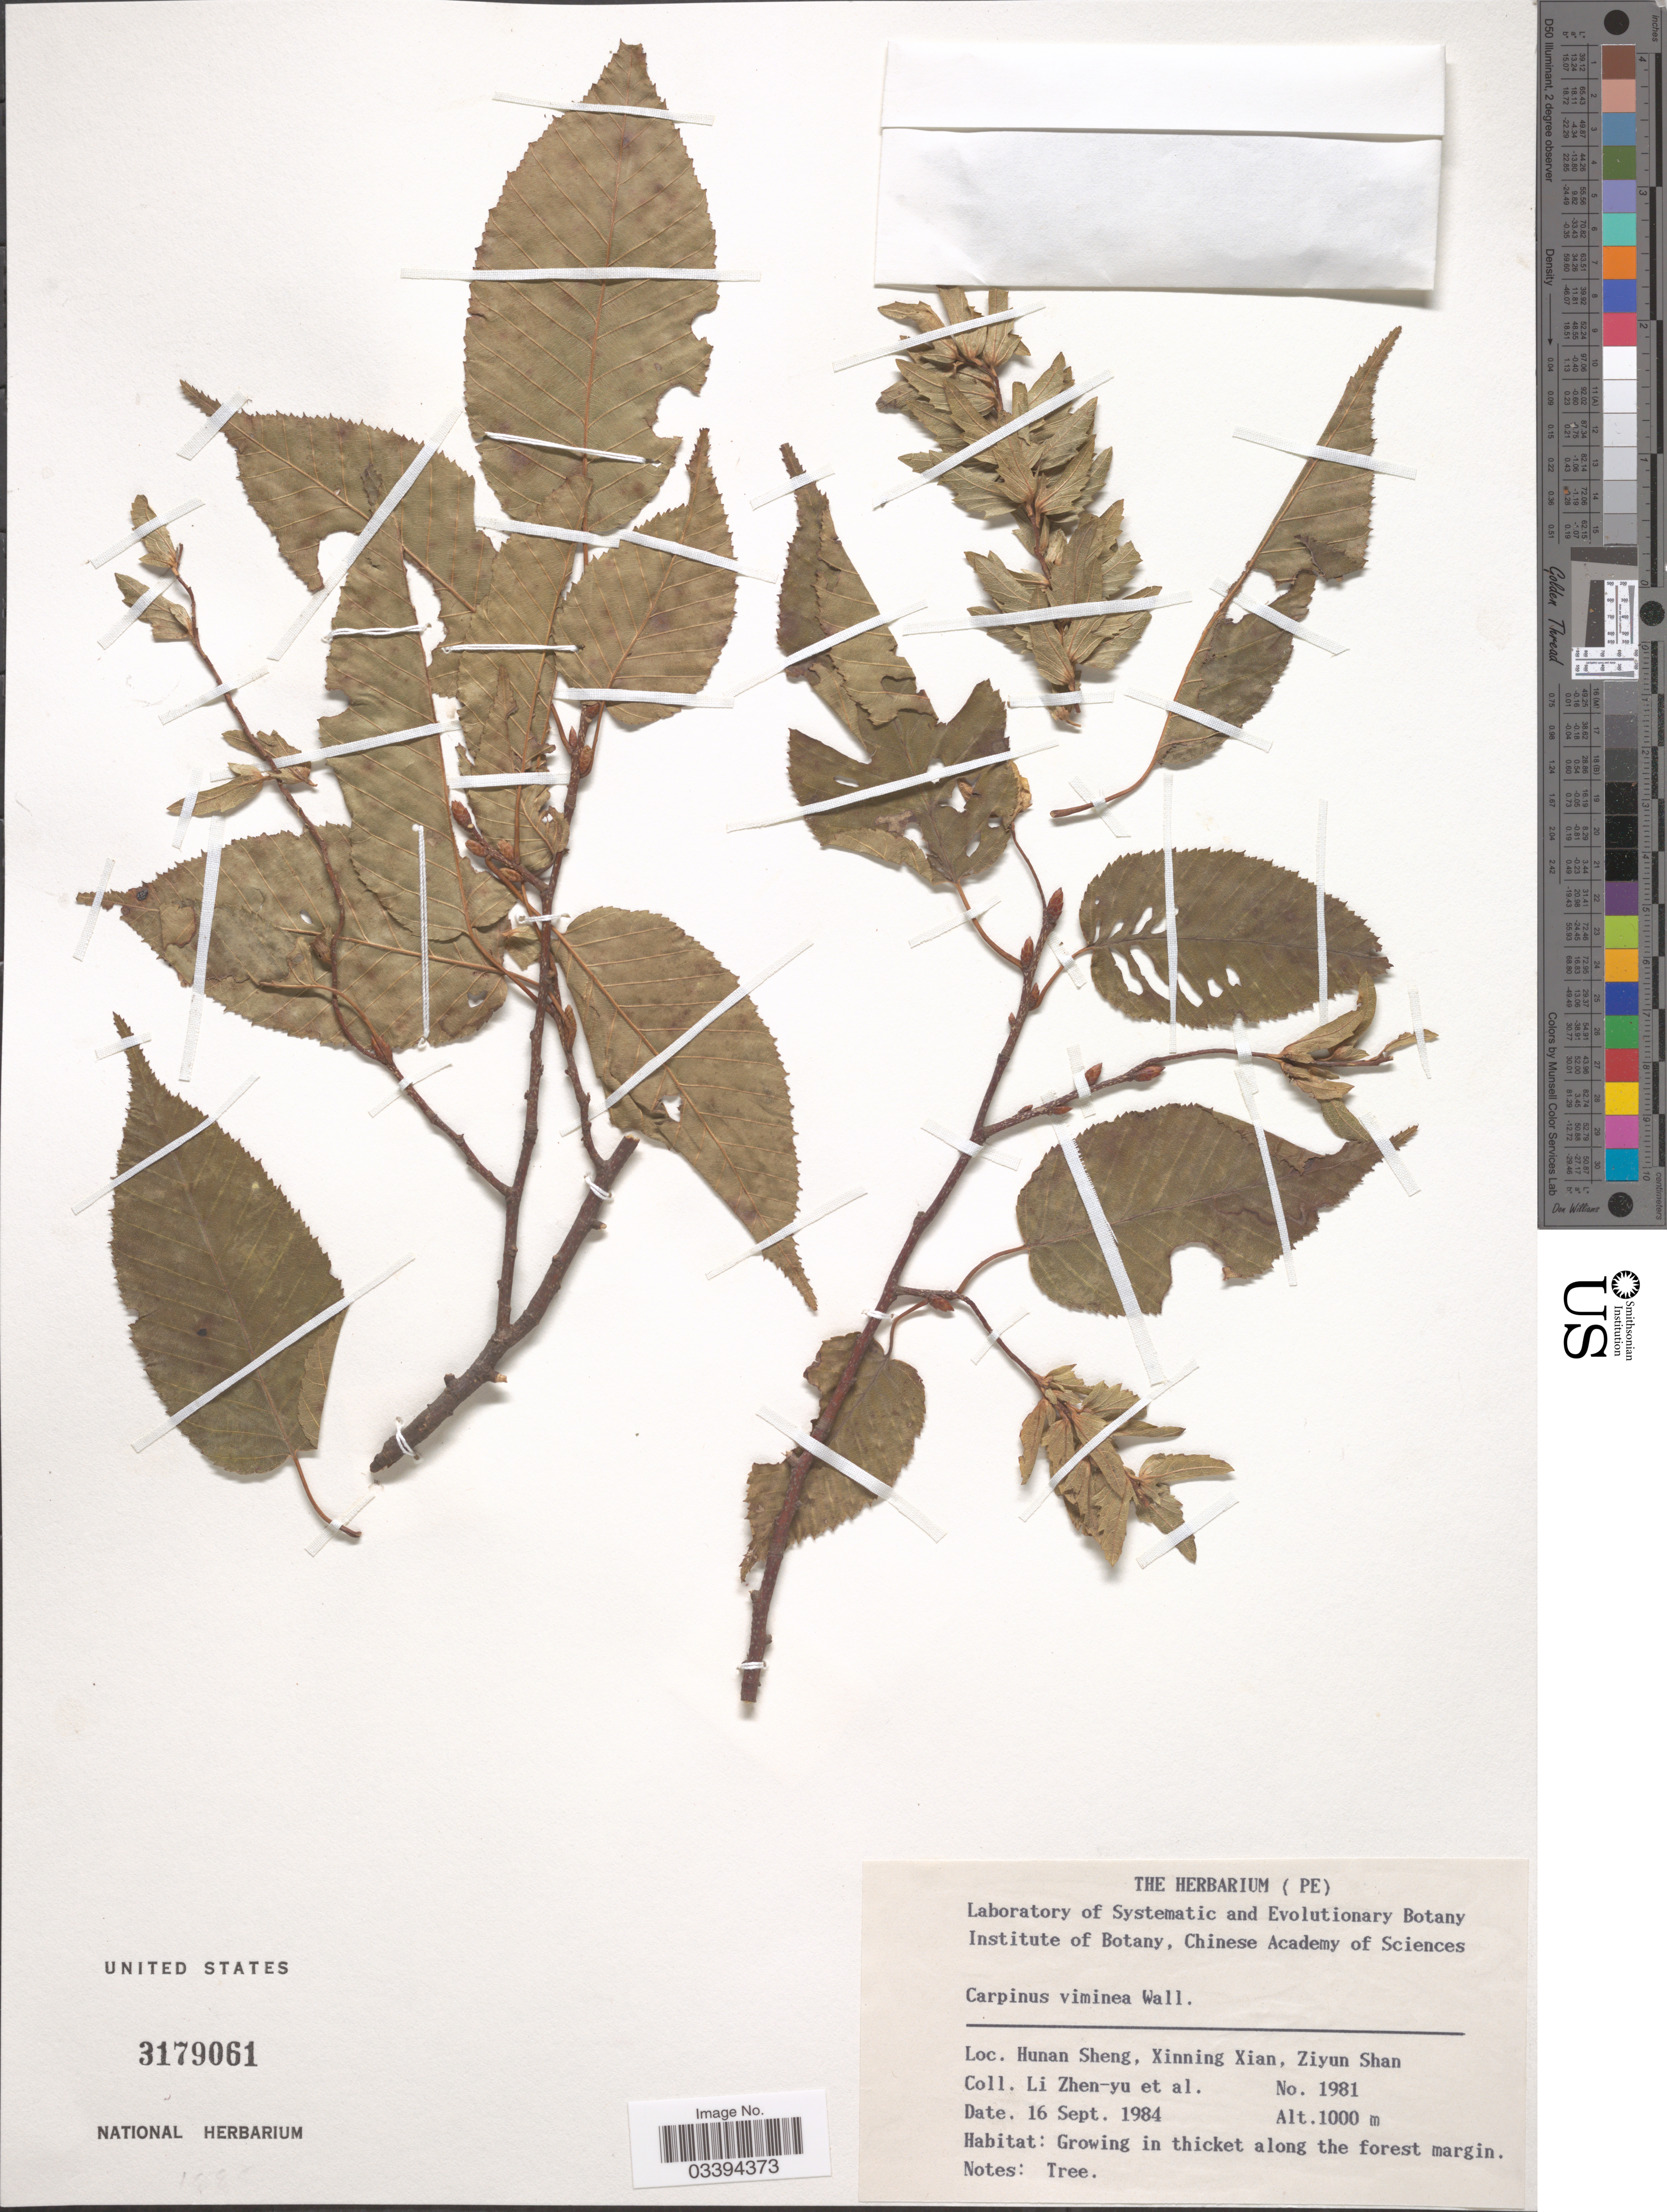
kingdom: Plantae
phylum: Tracheophyta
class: Magnoliopsida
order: Fagales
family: Betulaceae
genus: Carpinus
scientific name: Carpinus viminea var. viminea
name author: Lindl. ex Wall.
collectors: Z. Y. Li & et al.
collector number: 1981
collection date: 1984-09-16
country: China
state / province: Hunan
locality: Hunan Sheng, Xinning Xian, Ziyun Shan.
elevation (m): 1000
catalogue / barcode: US 3179061